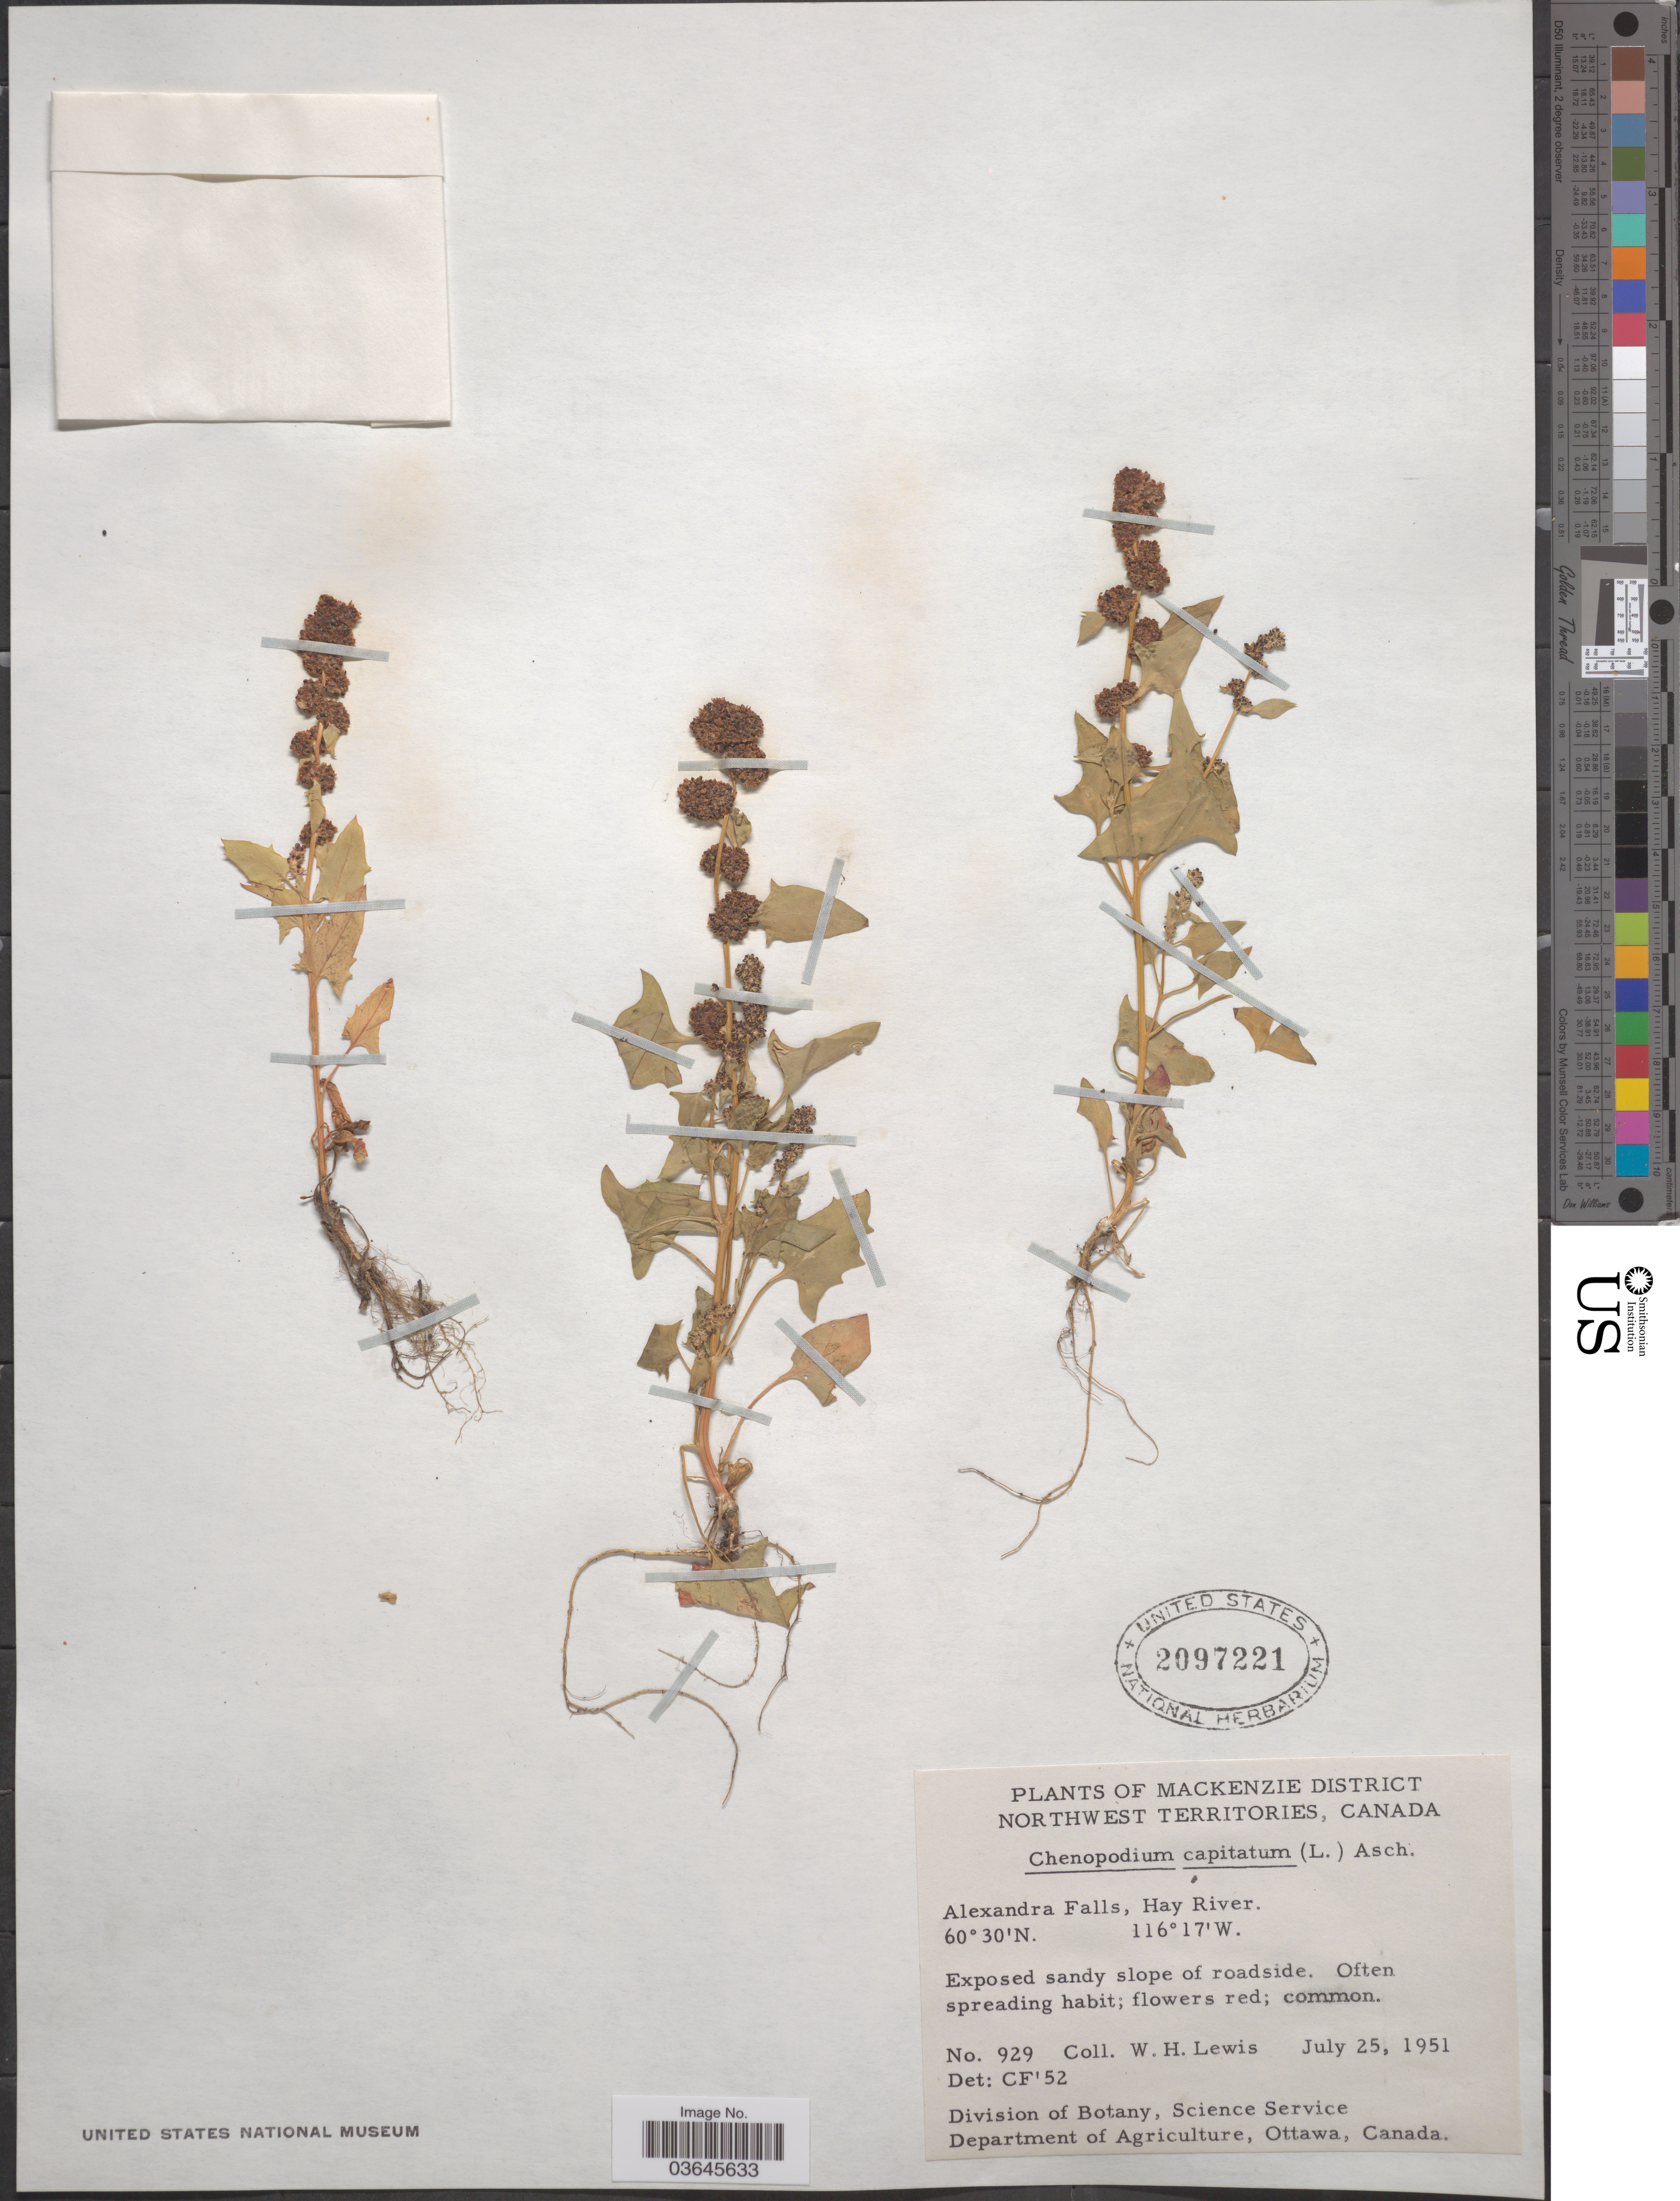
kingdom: Plantae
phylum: Tracheophyta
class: Magnoliopsida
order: Caryophyllales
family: Amaranthaceae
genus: Blitum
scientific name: Blitum capitatum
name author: L.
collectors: W. H. Lewis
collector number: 929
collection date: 1951-07-25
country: Canada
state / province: Northwest Territories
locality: Mackenzie District. Alexandra Falls, Hay River.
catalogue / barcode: US 2097221